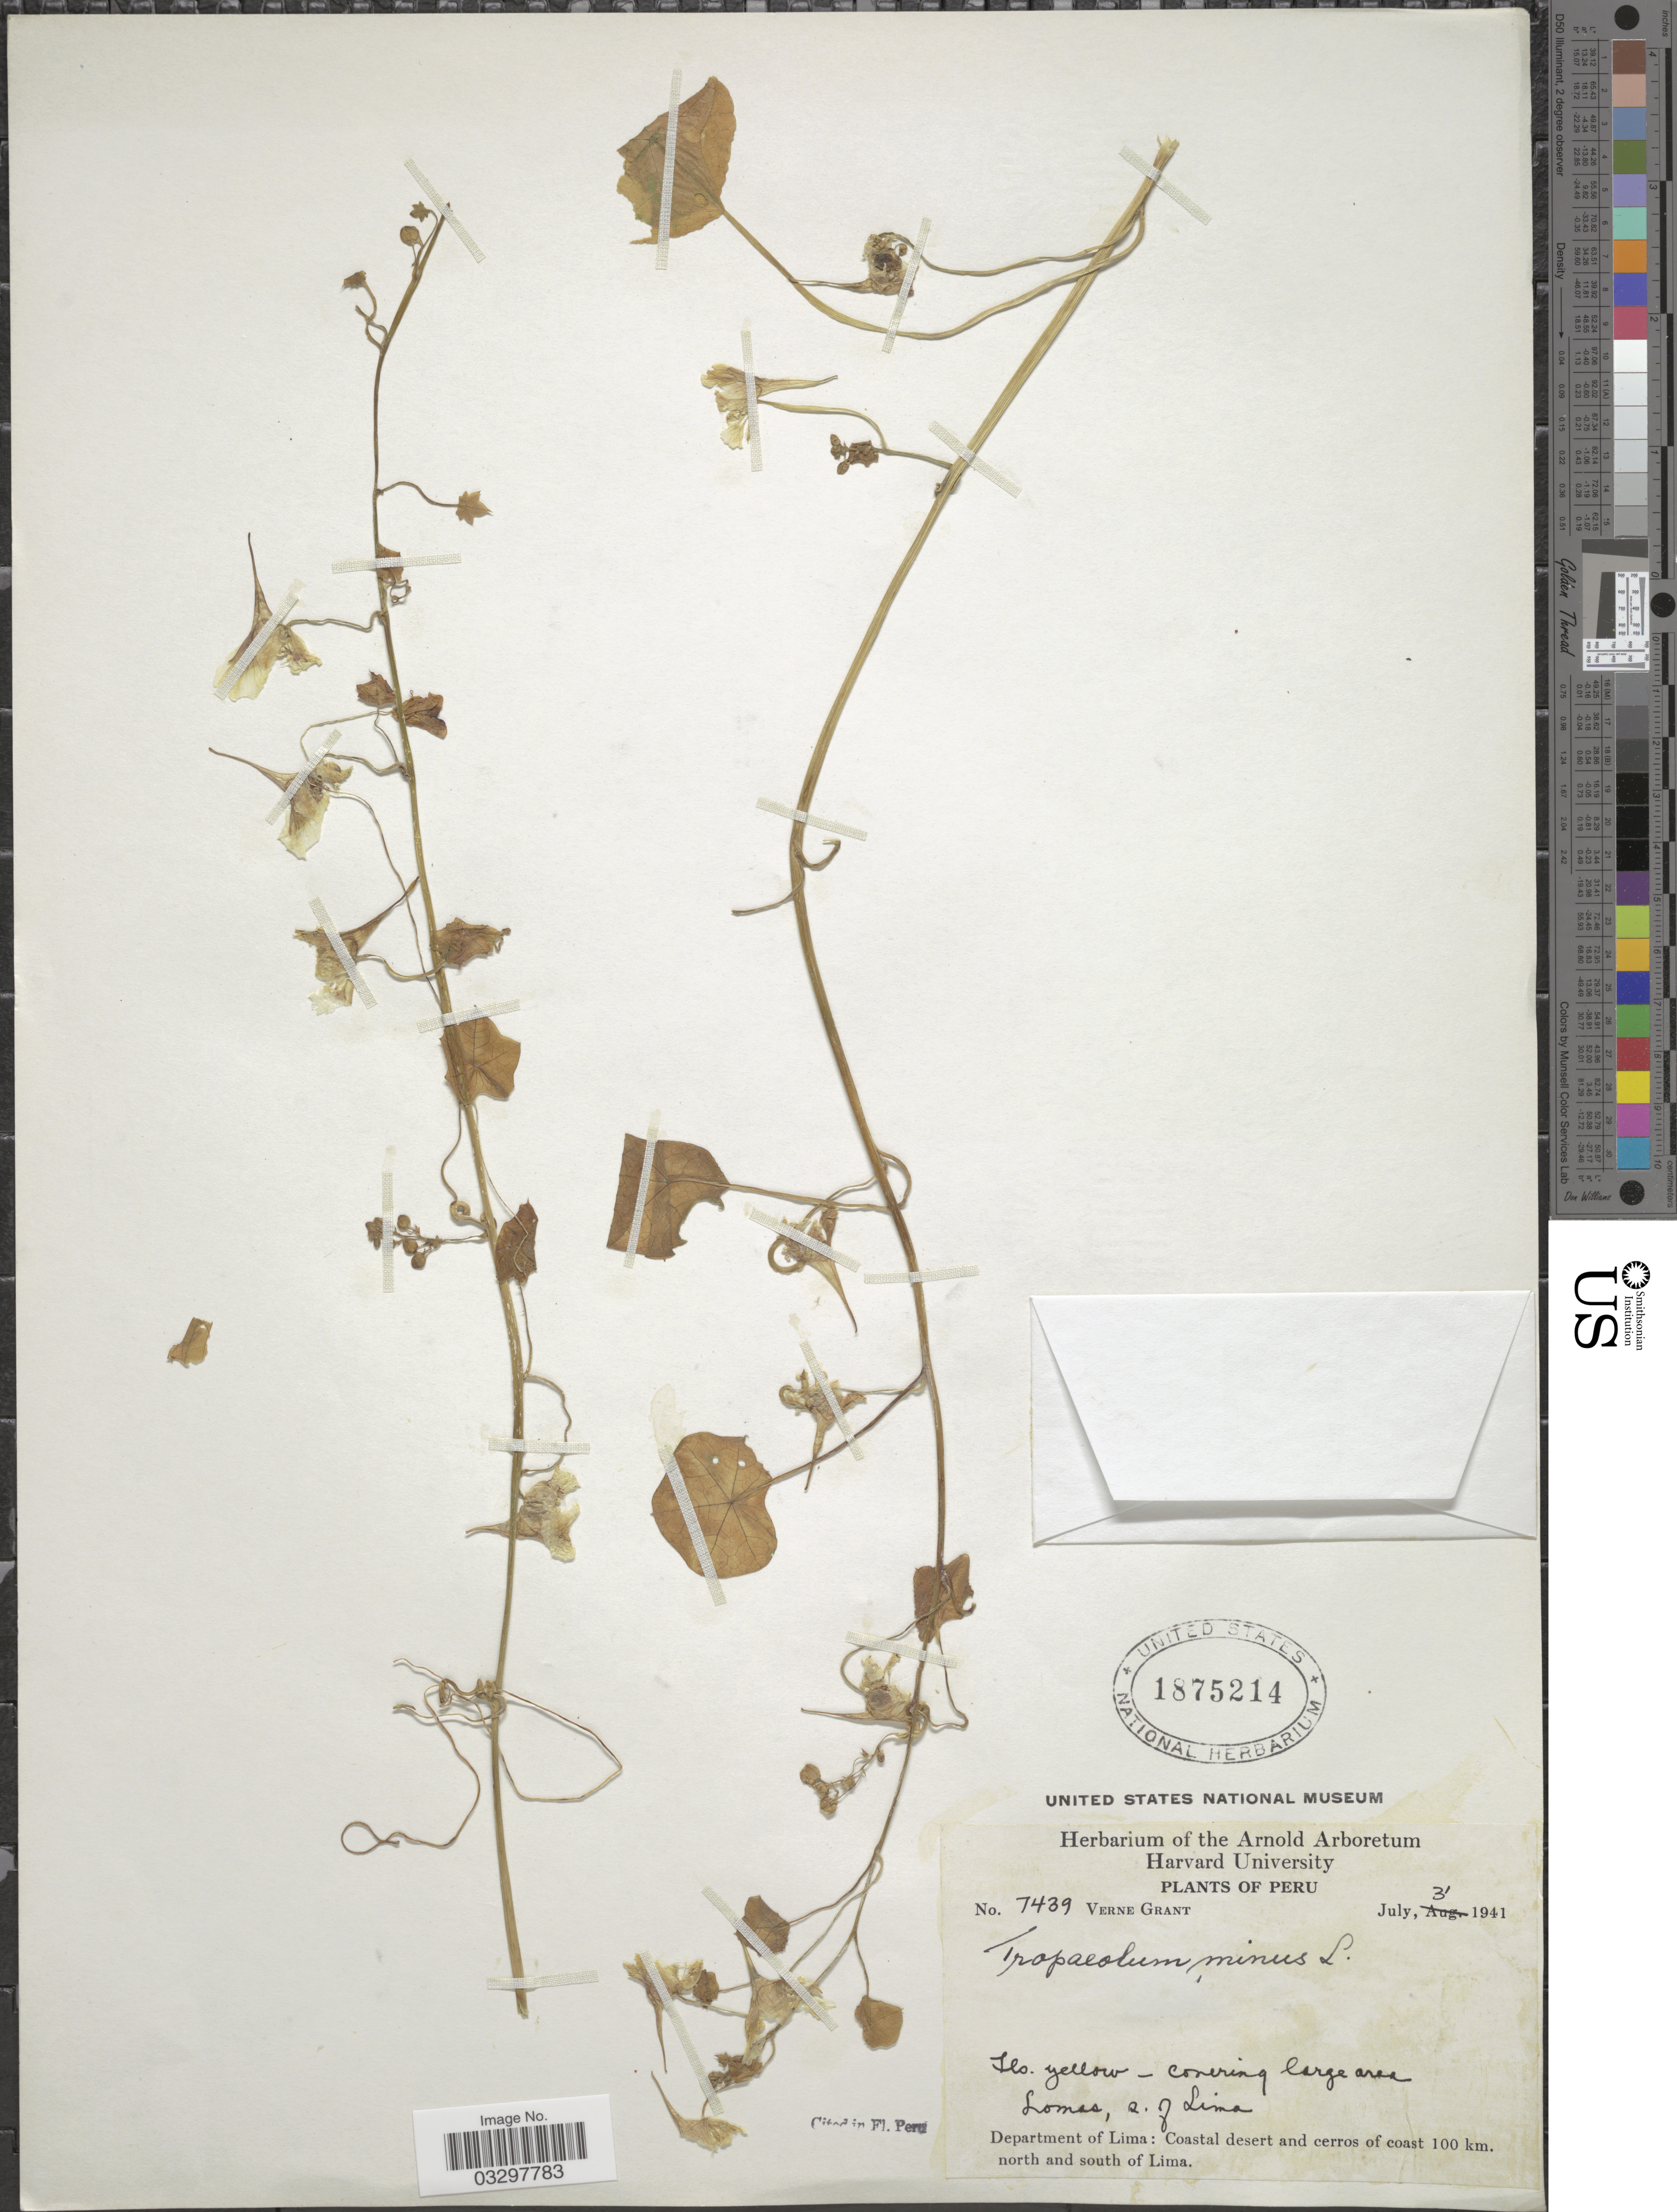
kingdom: Plantae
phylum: Tracheophyta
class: Magnoliopsida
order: Brassicales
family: Tropaeolaceae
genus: Tropaeolum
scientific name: Tropaeolum minus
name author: L.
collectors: V. Grant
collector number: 7439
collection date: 1941-07-31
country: Peru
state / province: Lima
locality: S. of Lima, Department of Lima: Coastal desert and cerros of coast 100 km. north and south of Lima.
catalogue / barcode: US 1875214